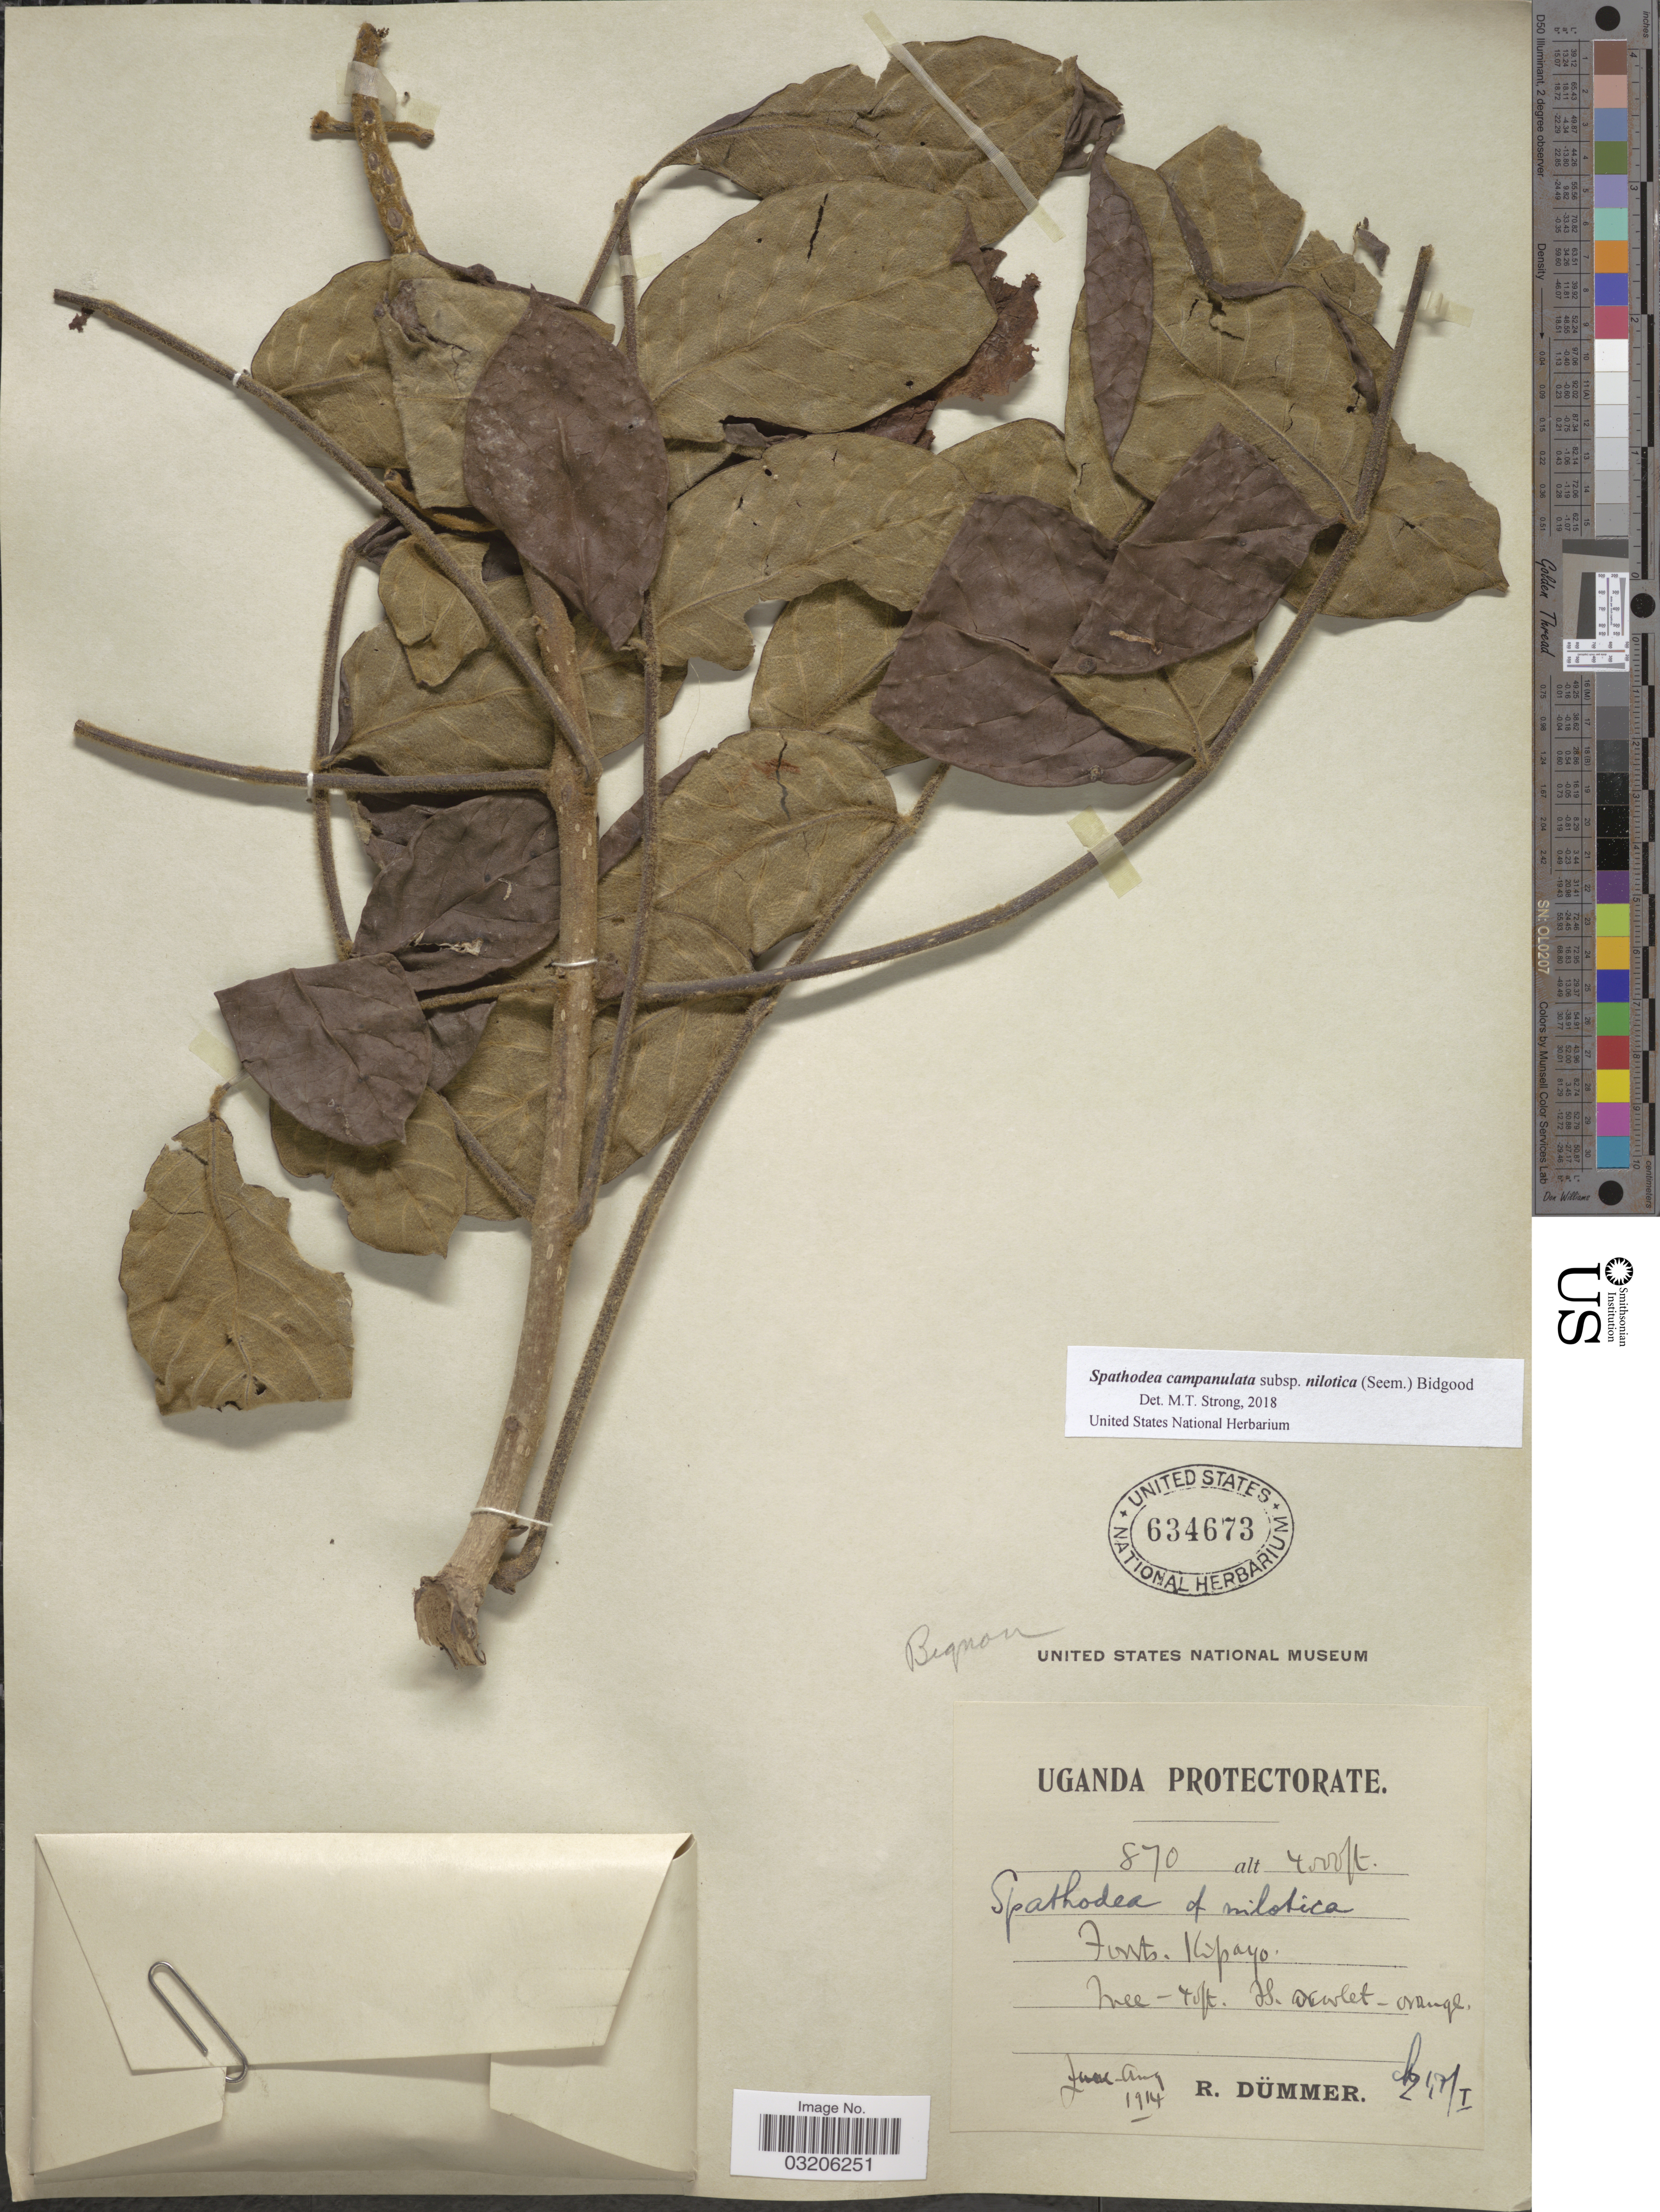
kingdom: Plantae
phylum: Tracheophyta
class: Magnoliopsida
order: Lamiales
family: Bignoniaceae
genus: Spathodea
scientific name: Spathodea campanulata subsp. nilotica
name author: (Seem.) Bidgood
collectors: R. A. Dümmer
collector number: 870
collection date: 1914-06/1914-08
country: Uganda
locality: Kipayo.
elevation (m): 1219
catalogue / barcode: US 634673